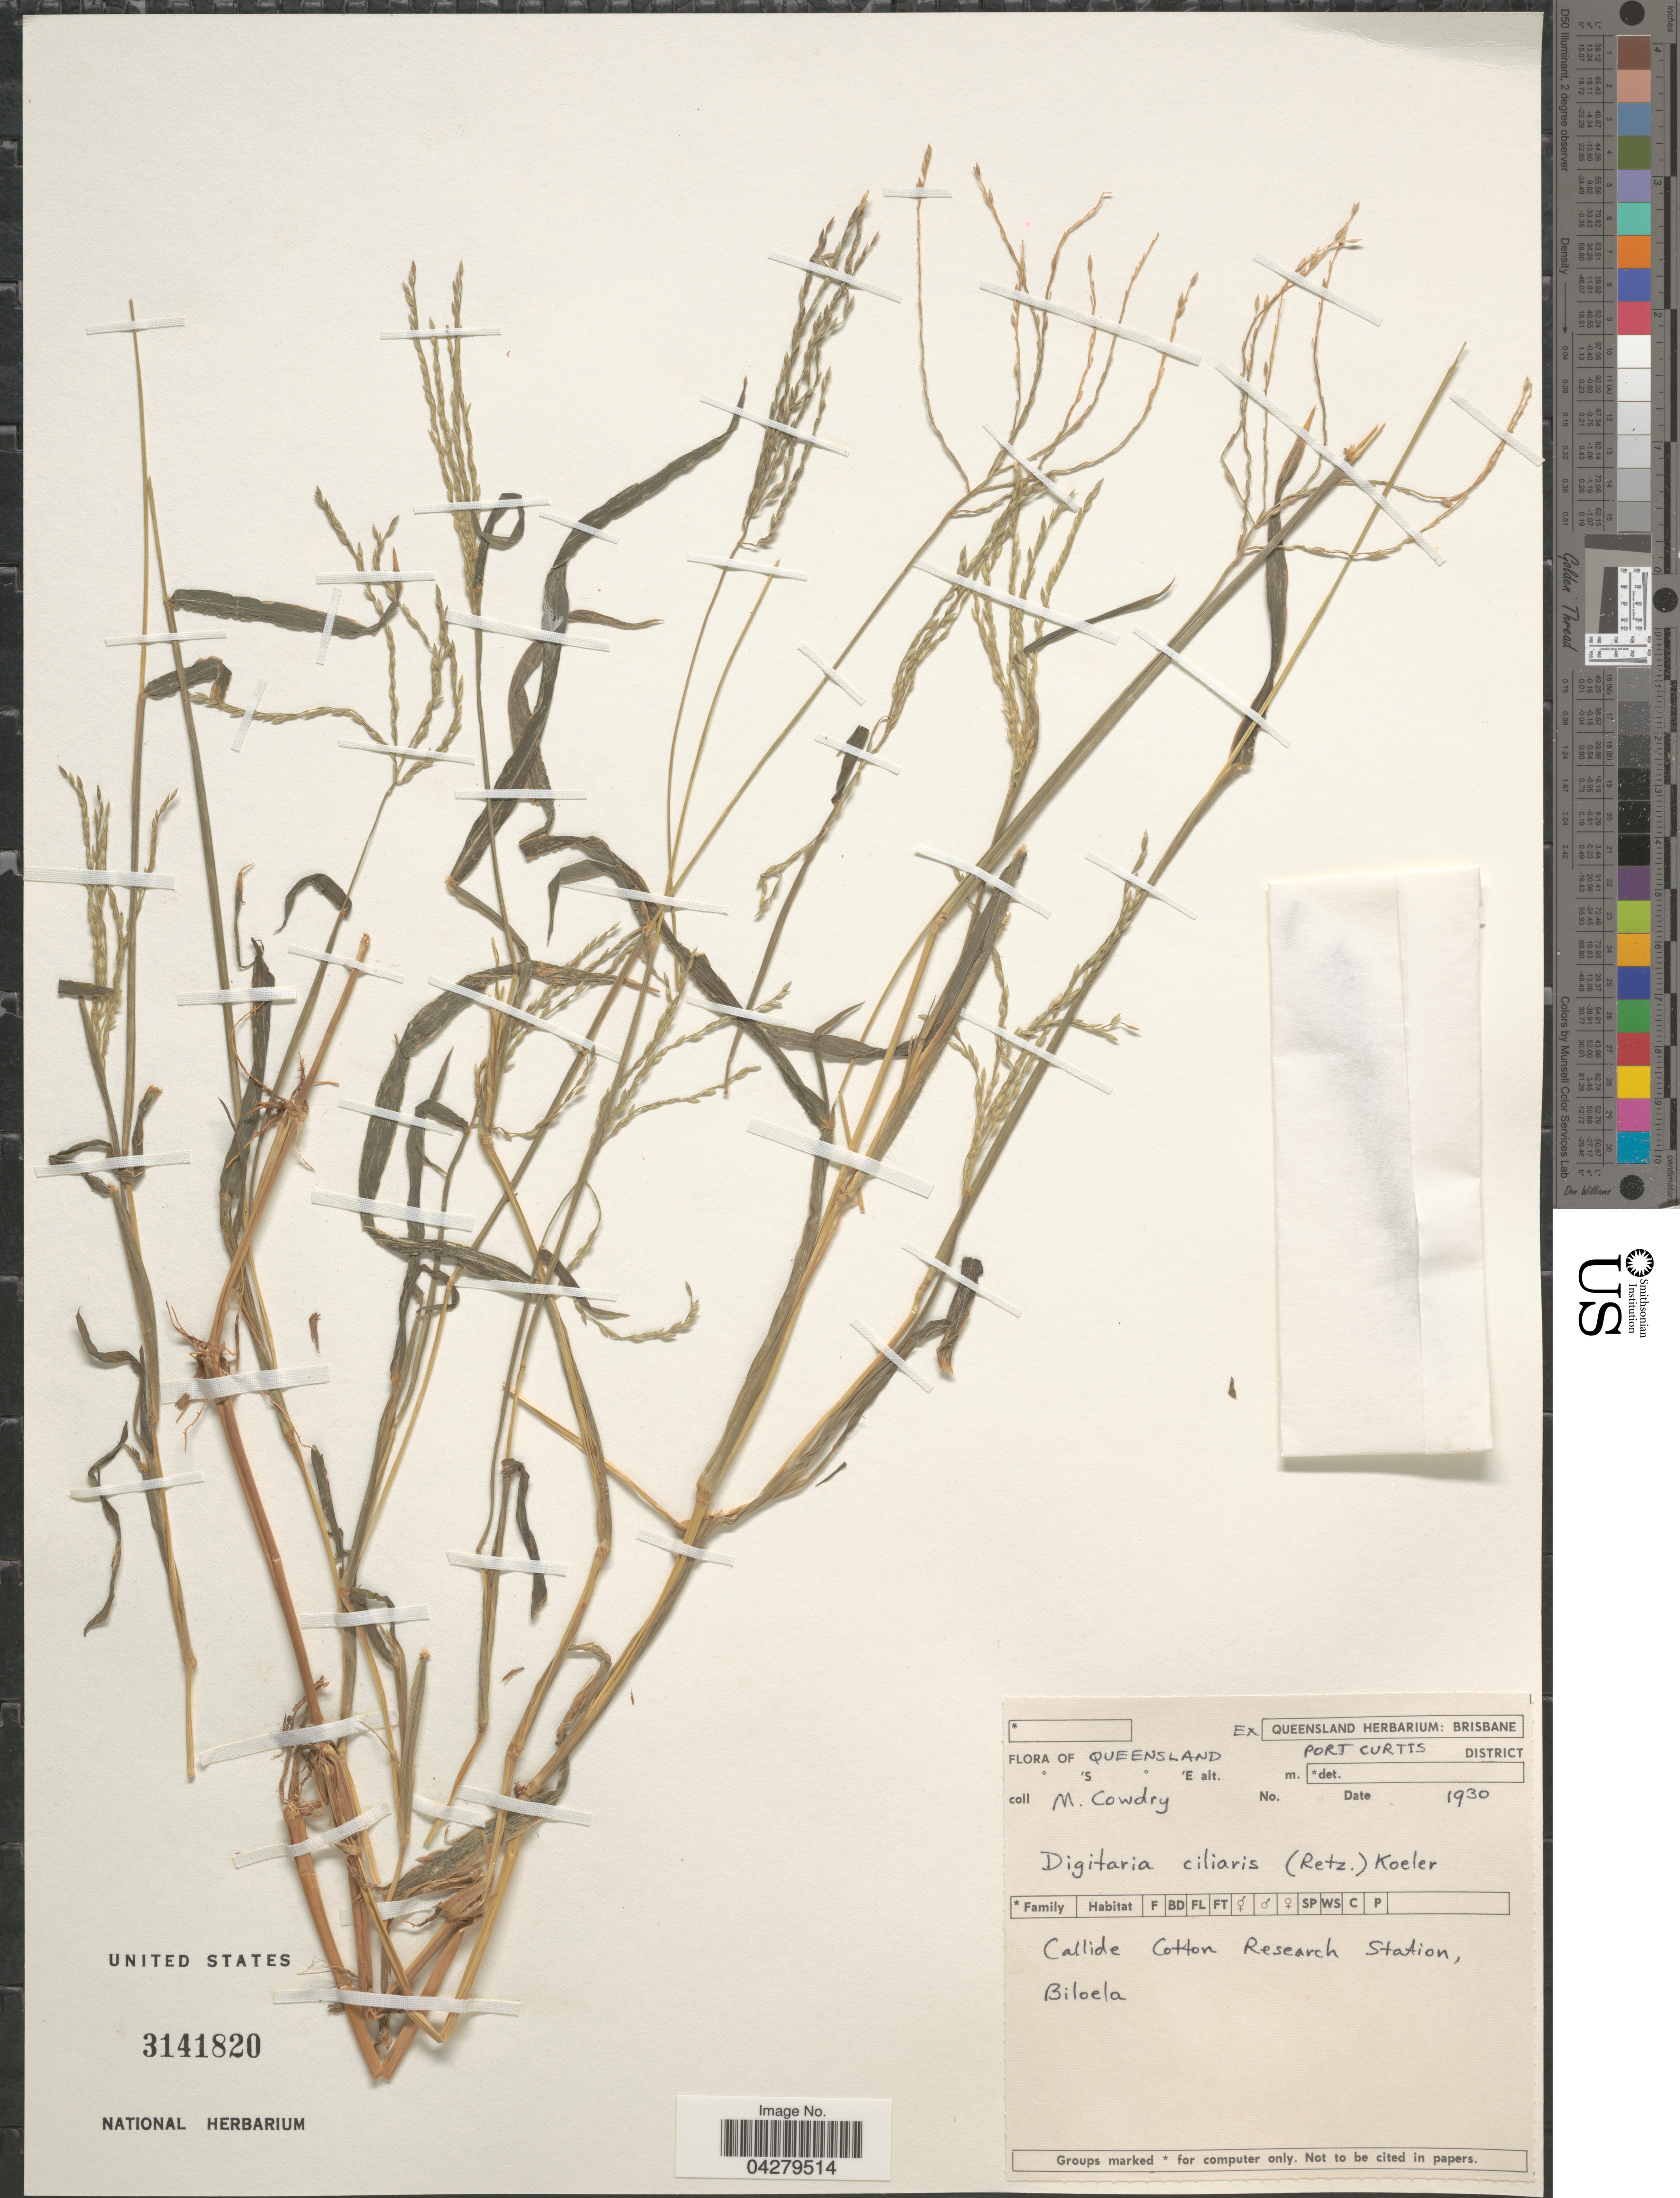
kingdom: Plantae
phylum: Tracheophyta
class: Liliopsida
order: Poales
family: Poaceae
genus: Digitaria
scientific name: Digitaria ciliaris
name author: (Retz.) Koeler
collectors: M. Cowdry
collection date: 1930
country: Australia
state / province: Queensland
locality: Port Curtis District. Callide Cotton Research Station, Biloela.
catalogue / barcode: US 3141820